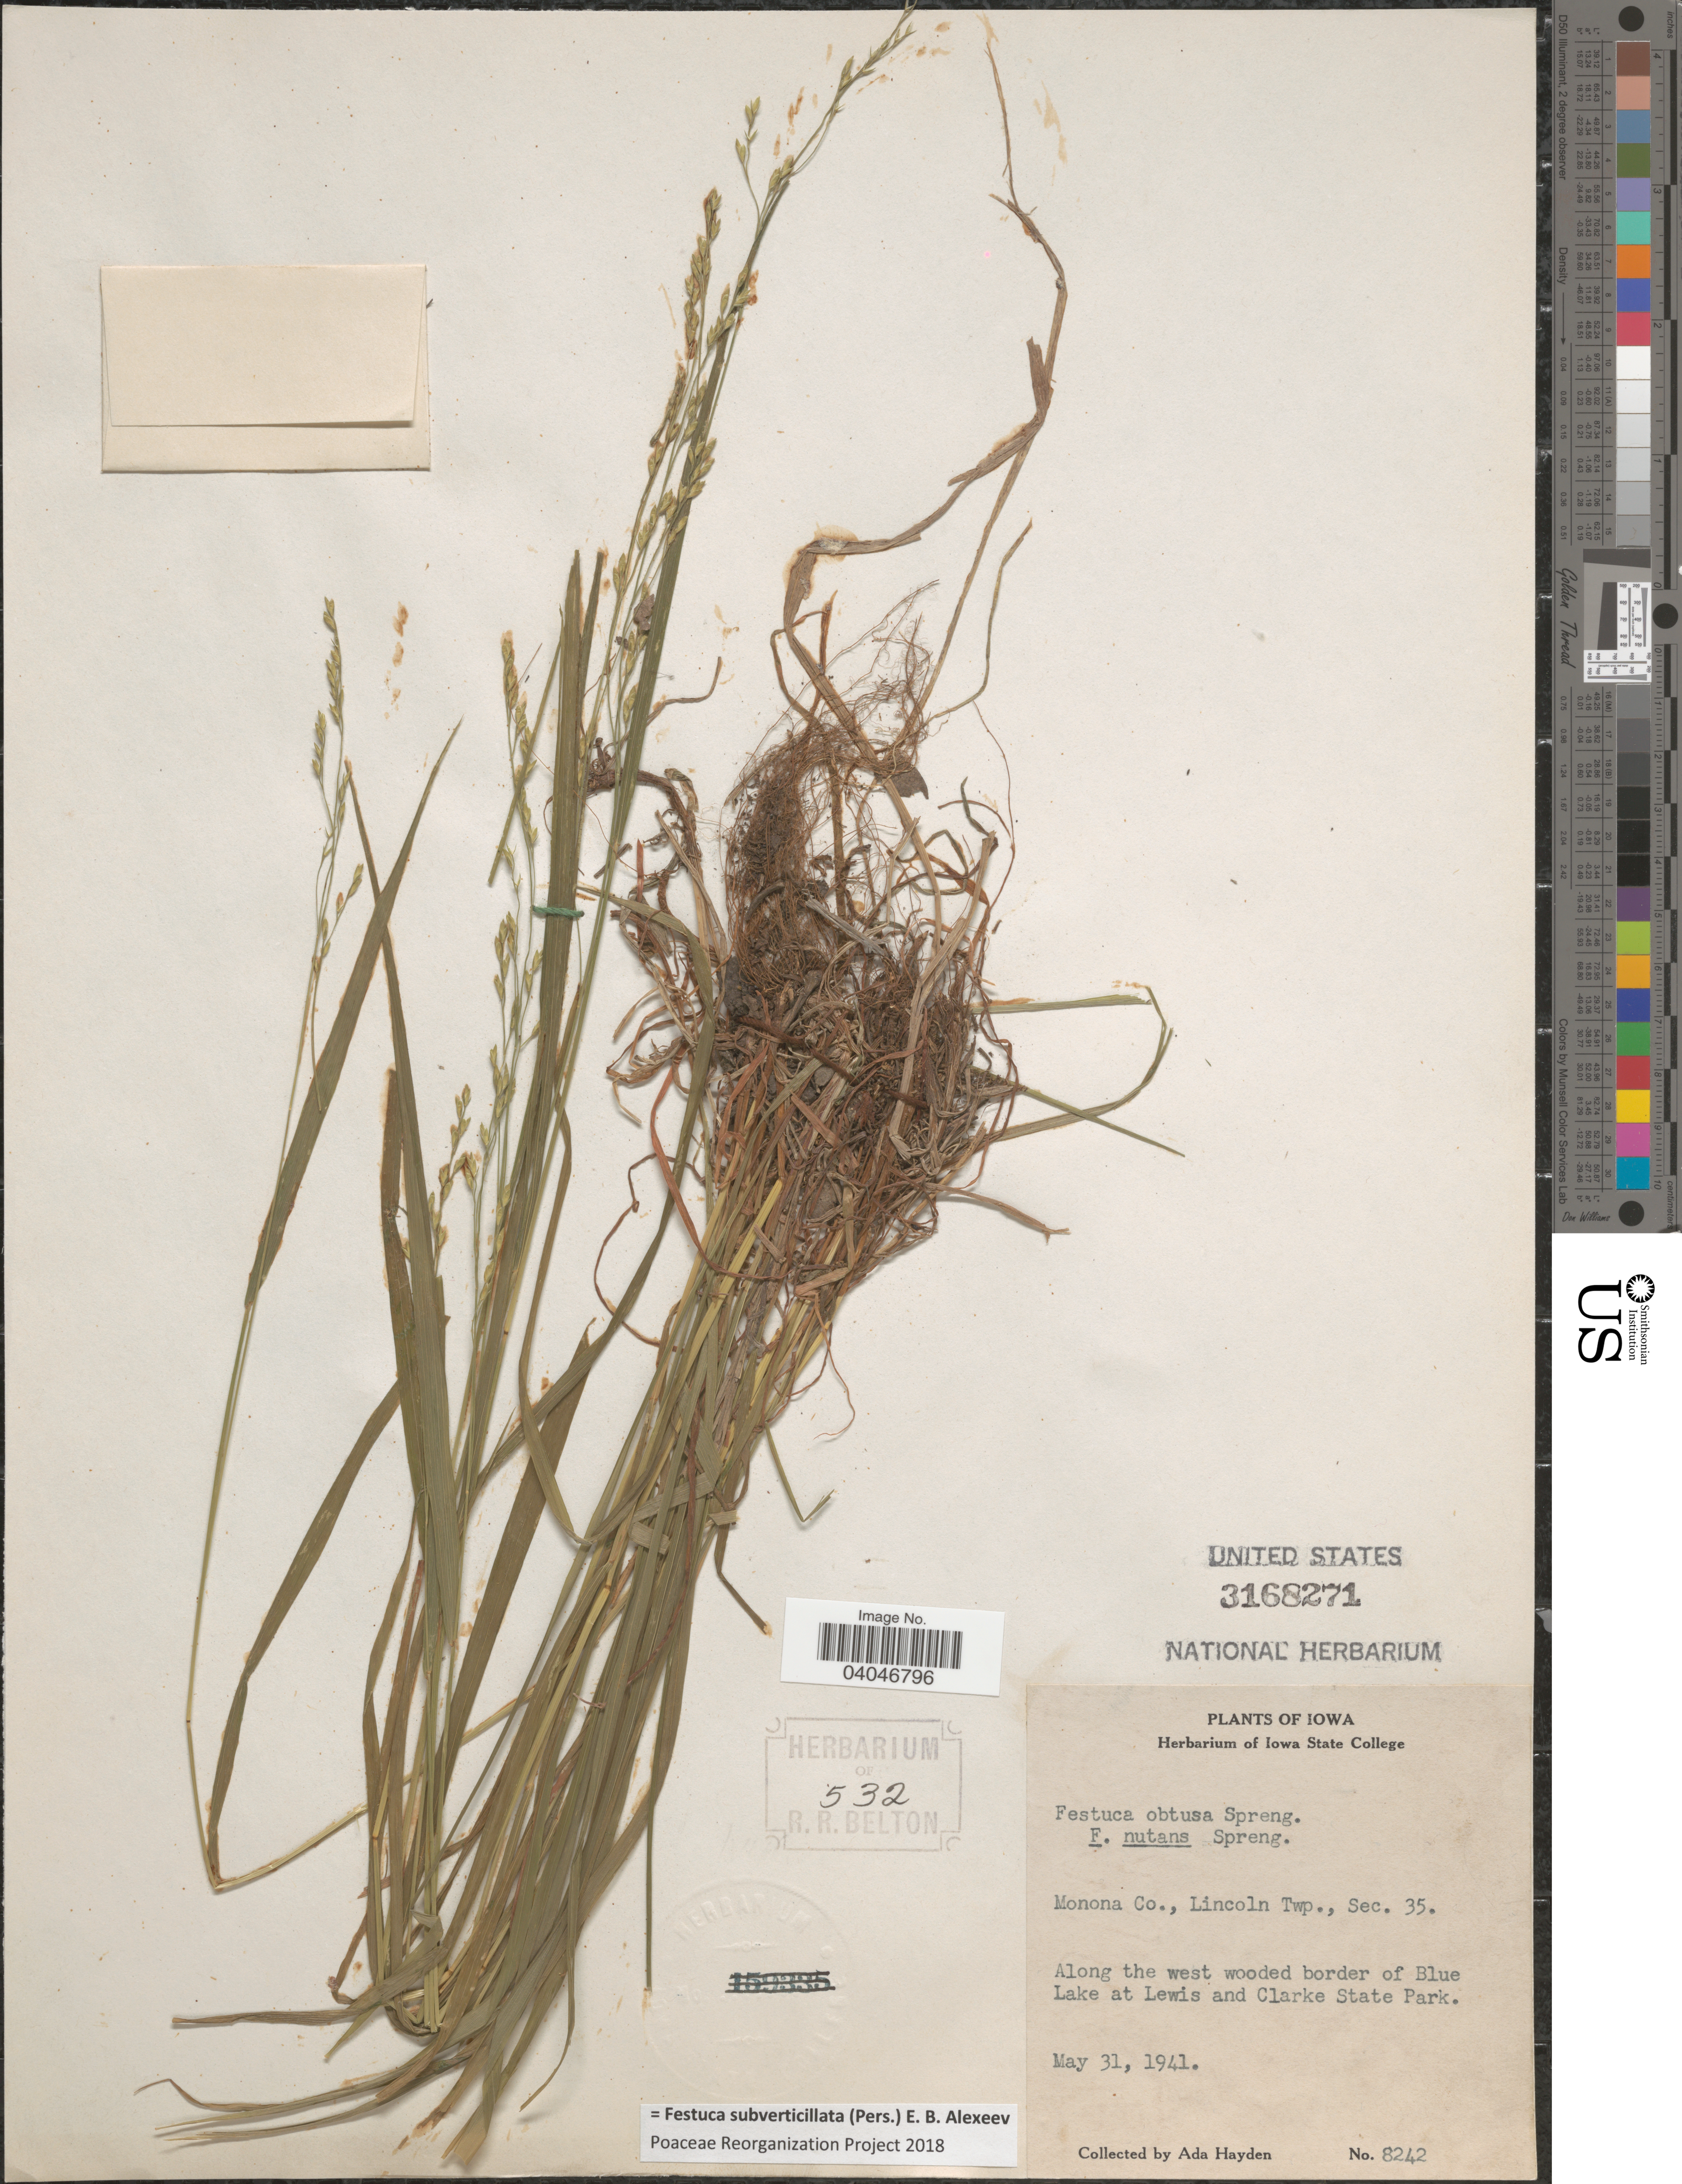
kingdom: Plantae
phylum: Tracheophyta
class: Liliopsida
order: Poales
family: Poaceae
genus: Festuca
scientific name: Festuca subverticillata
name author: (Pers.) E.B. Alexeev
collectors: Ada Hayden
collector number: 8242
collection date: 1941-05-31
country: United States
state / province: Iowa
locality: Monona Co., Lincoln Twp., Sec. 35. Along the west wooded border of Blue Lake at Lewis and Clarke State Park.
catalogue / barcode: US 3168271